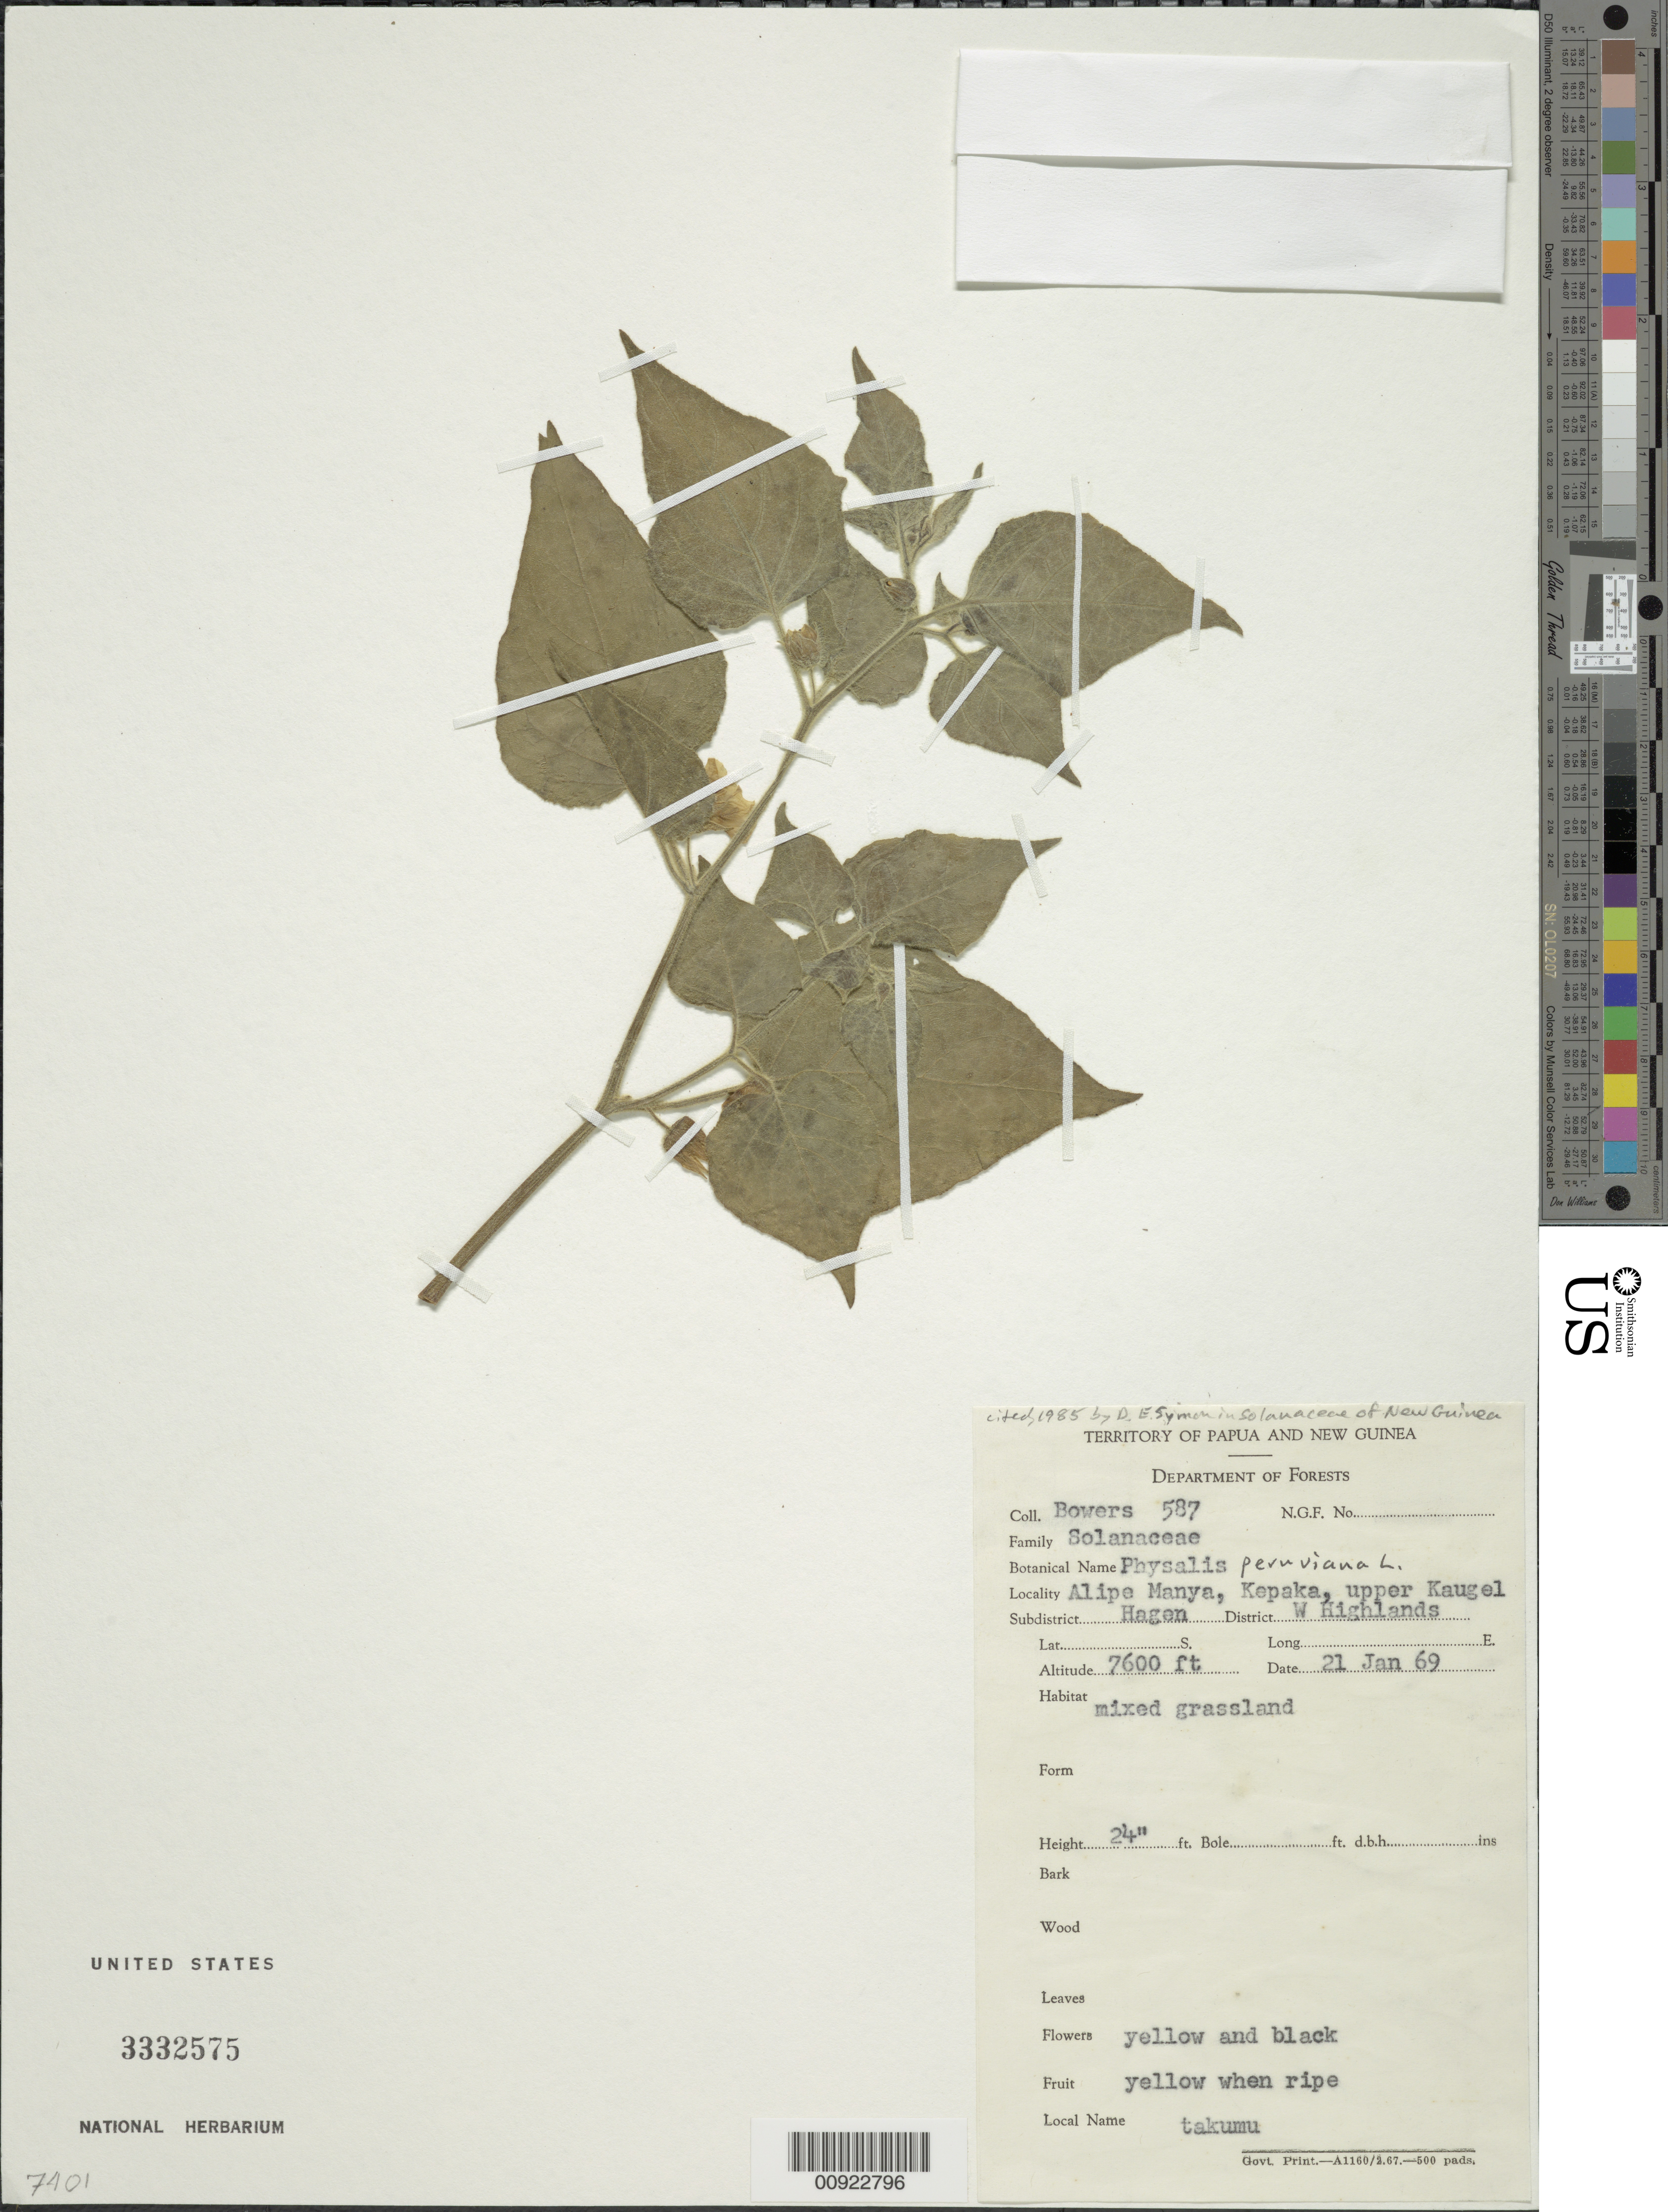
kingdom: Plantae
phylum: Tracheophyta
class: Magnoliopsida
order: Solanales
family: Solanaceae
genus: Physalis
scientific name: Physalis peruviana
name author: L.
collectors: N. Bowers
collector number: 587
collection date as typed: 21 Jan 1969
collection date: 1969-01-21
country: Papua New Guinea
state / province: Western Highlands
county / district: Mount Hagen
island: New Guinea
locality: Alipe Manya, Kepaka, upper Kaugel; West Highlands district; Hagen subdistrict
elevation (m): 2316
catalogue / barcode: US 3332575